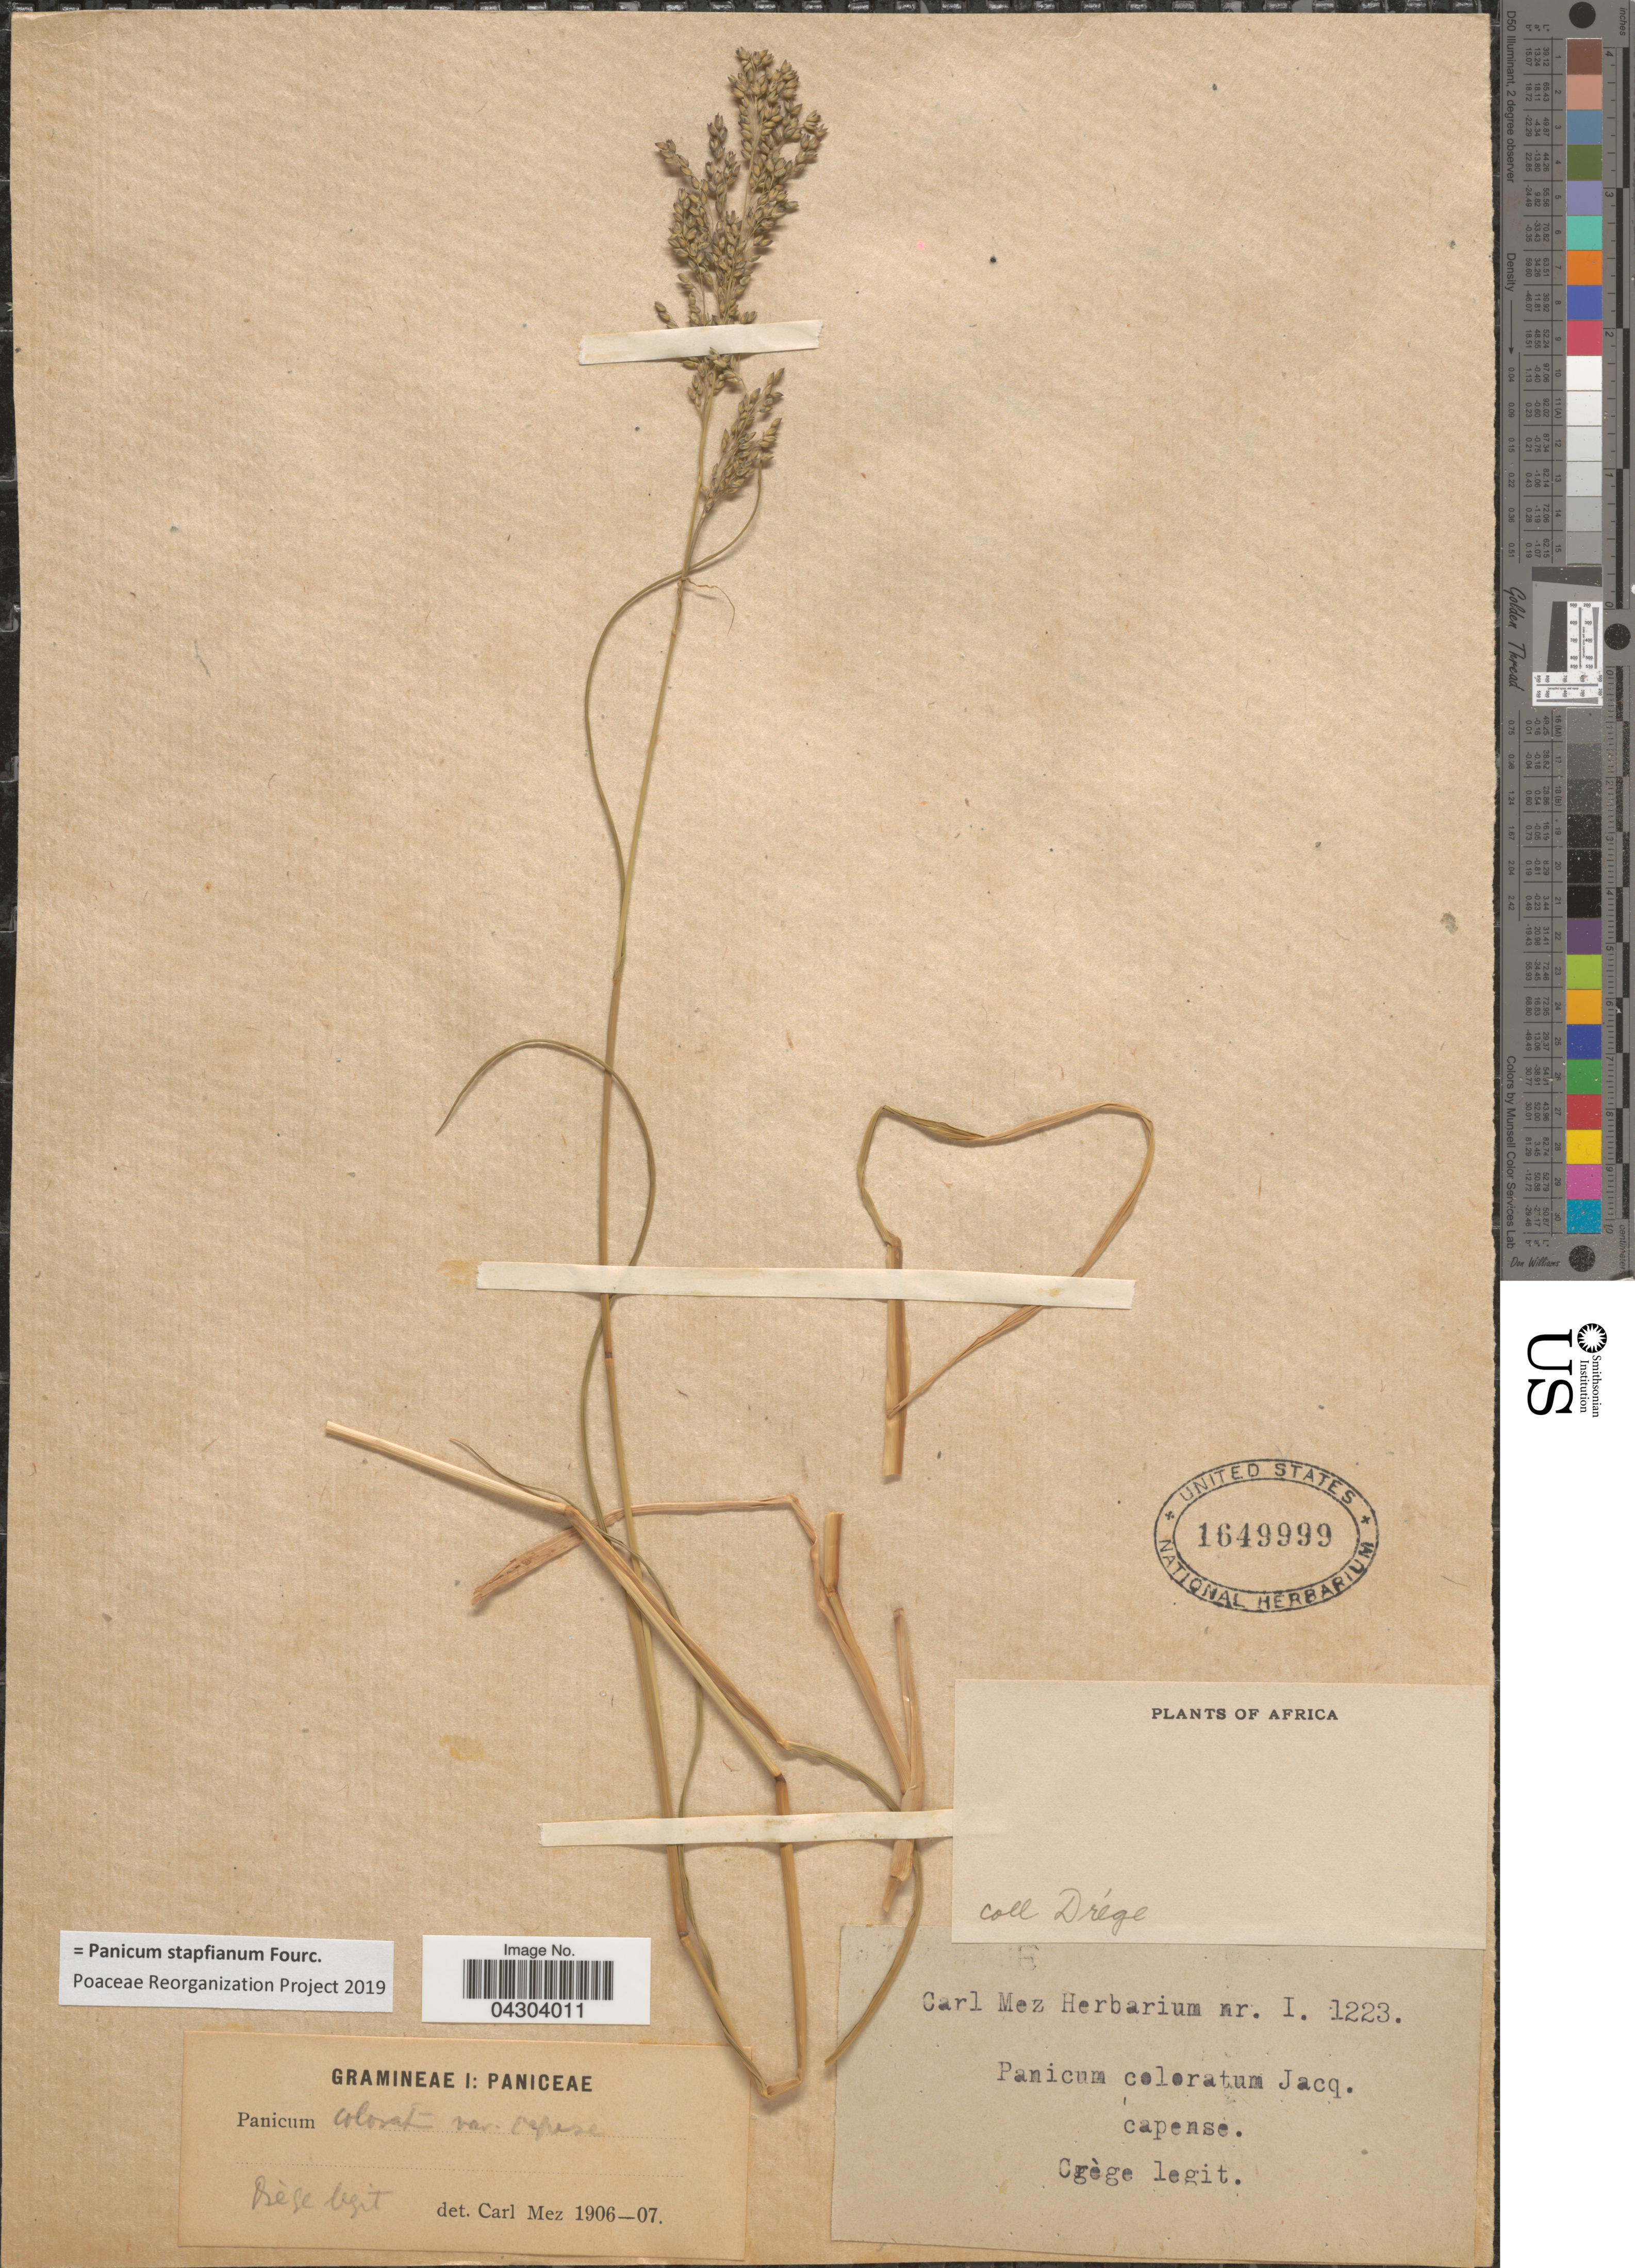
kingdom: Plantae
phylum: Tracheophyta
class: Liliopsida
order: Poales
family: Poaceae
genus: Panicum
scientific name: Panicum stapfianum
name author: Fourc.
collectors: Drege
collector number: I1223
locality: Africa. [probably South Africa]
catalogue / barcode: US 1649999